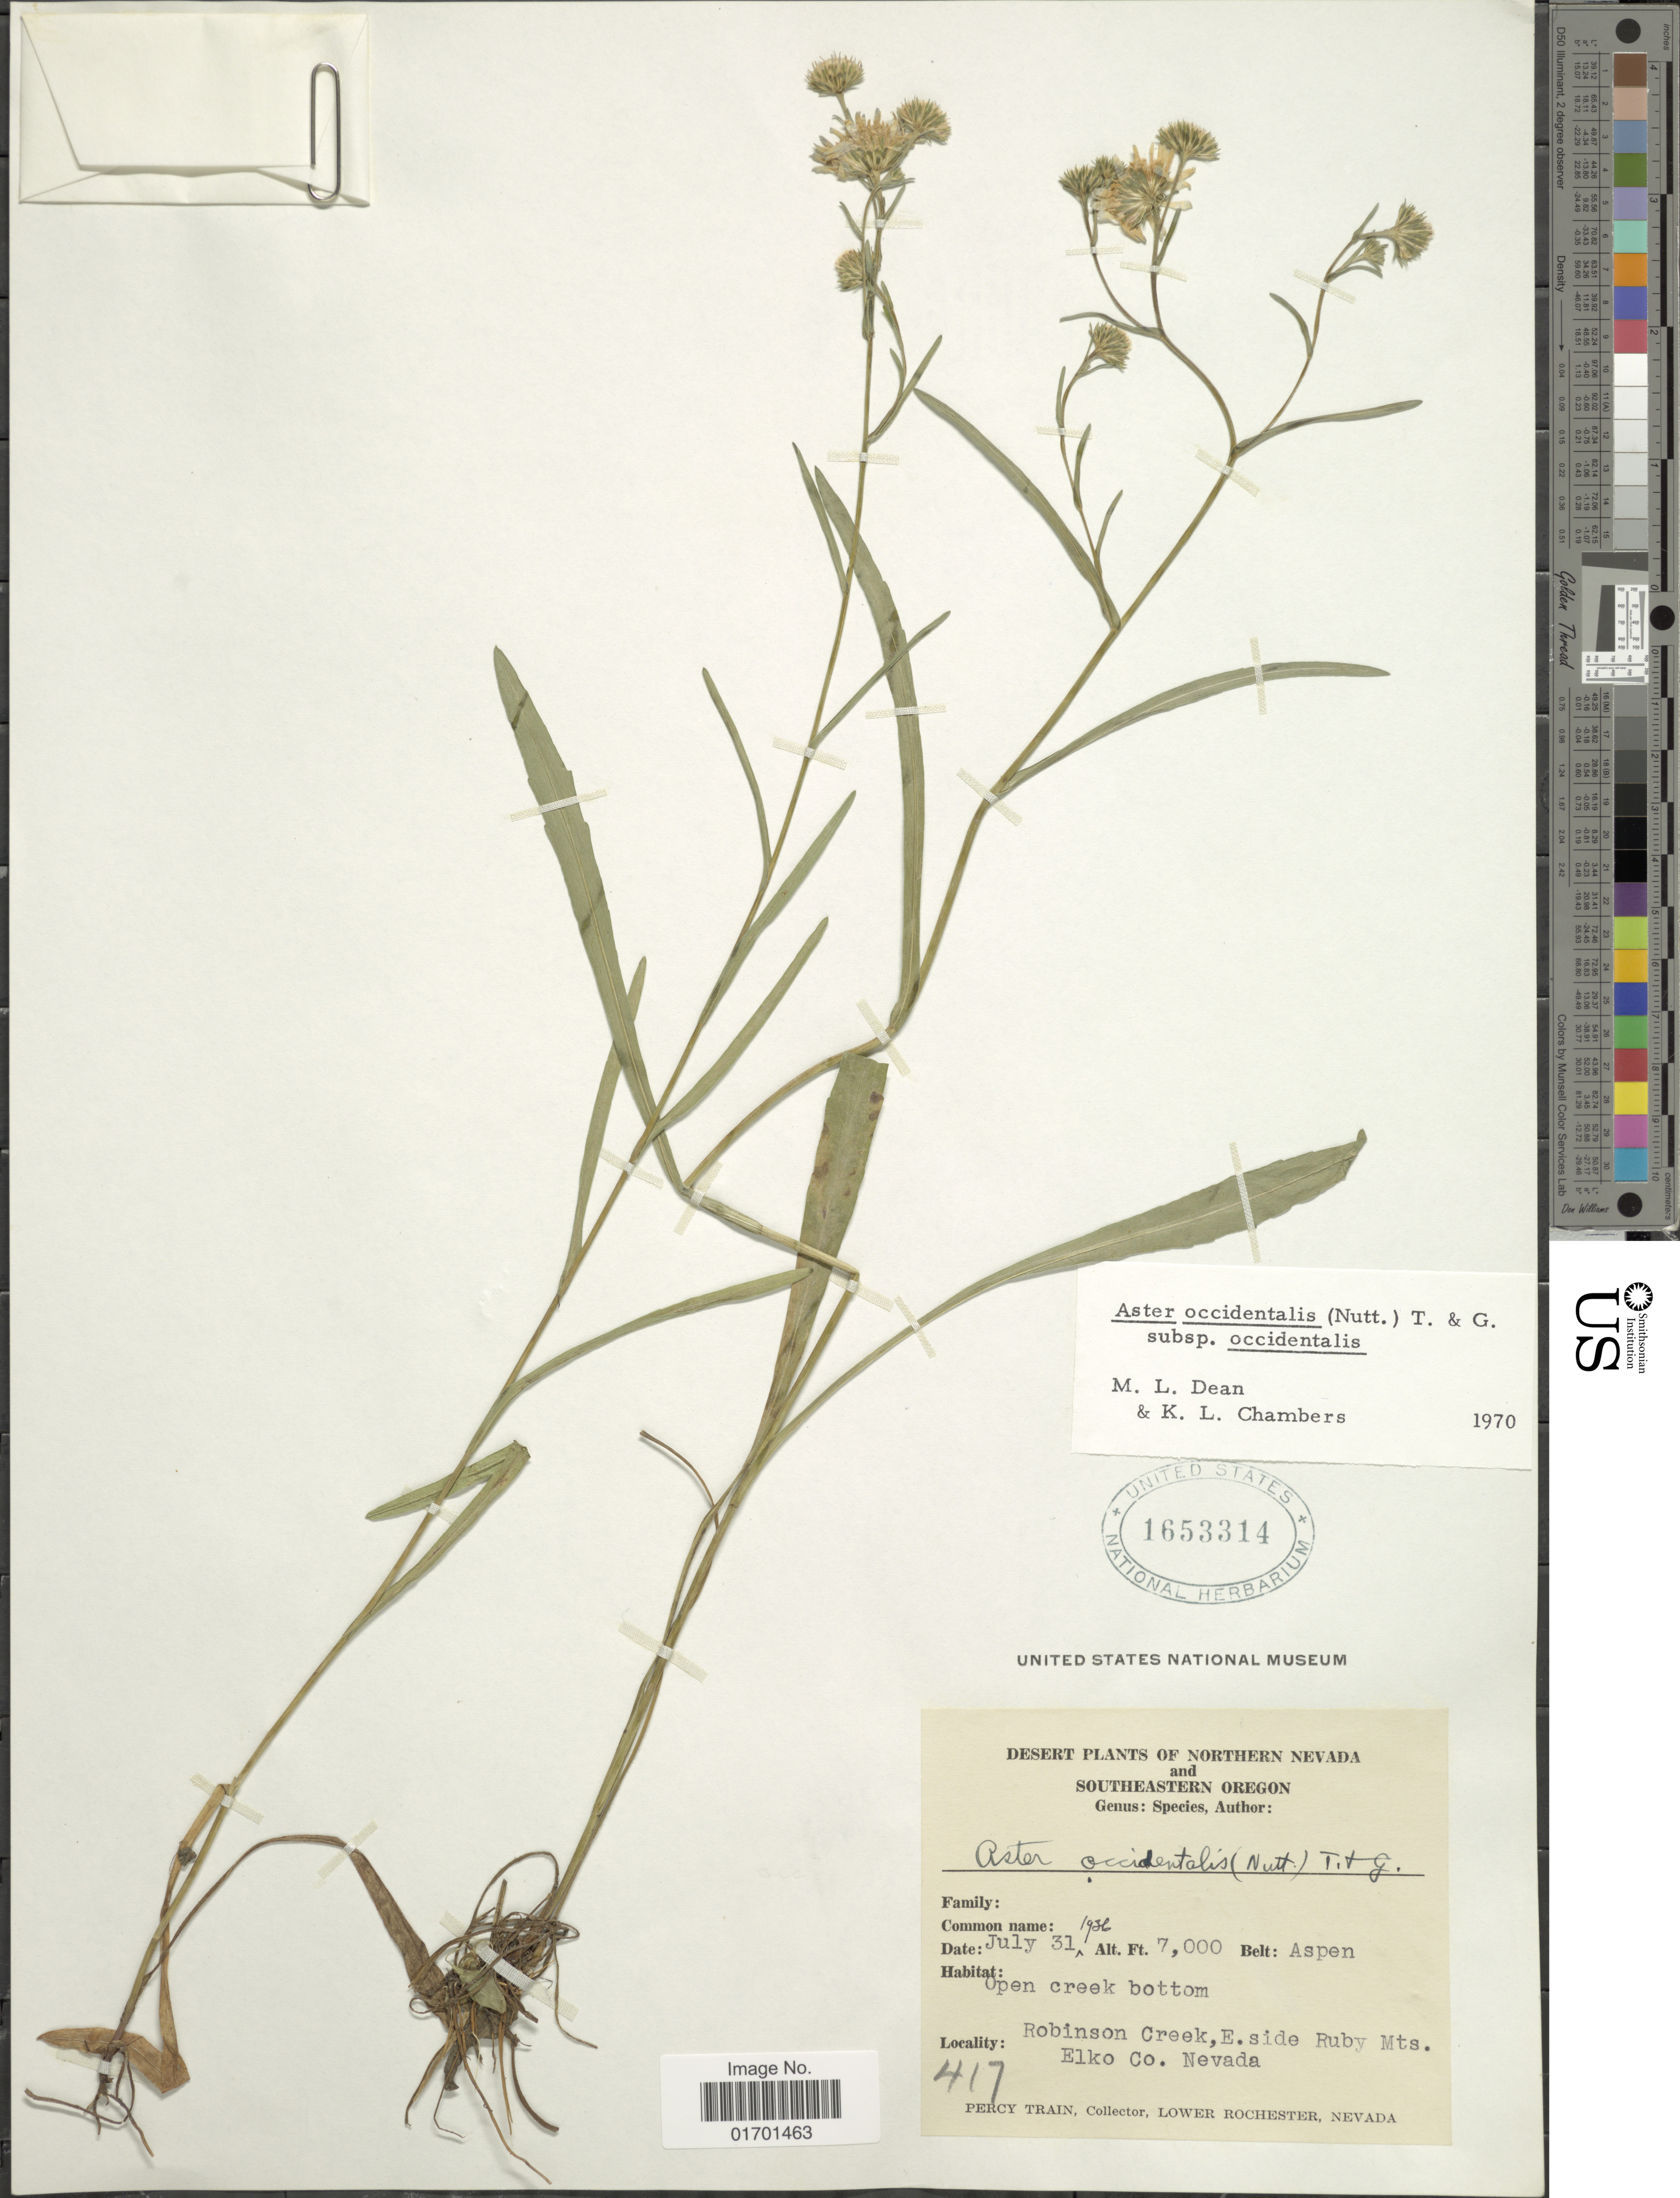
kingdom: Plantae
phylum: Tracheophyta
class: Magnoliopsida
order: Asterales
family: Asteraceae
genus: Symphyotrichum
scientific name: Symphyotrichum spathulatum var. spathulatum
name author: (Lindl.) G.L. Nesom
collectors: P. Train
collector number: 417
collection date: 1936-07-31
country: United States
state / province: Nevada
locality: Desert Plants of Northern Nevada and Southeastern Oregon, Belt: Aspen, Open creek bottom, Robinson Creek, E. side Ruby Mts., Elko Co. Nevada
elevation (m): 2134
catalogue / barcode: US 1653314